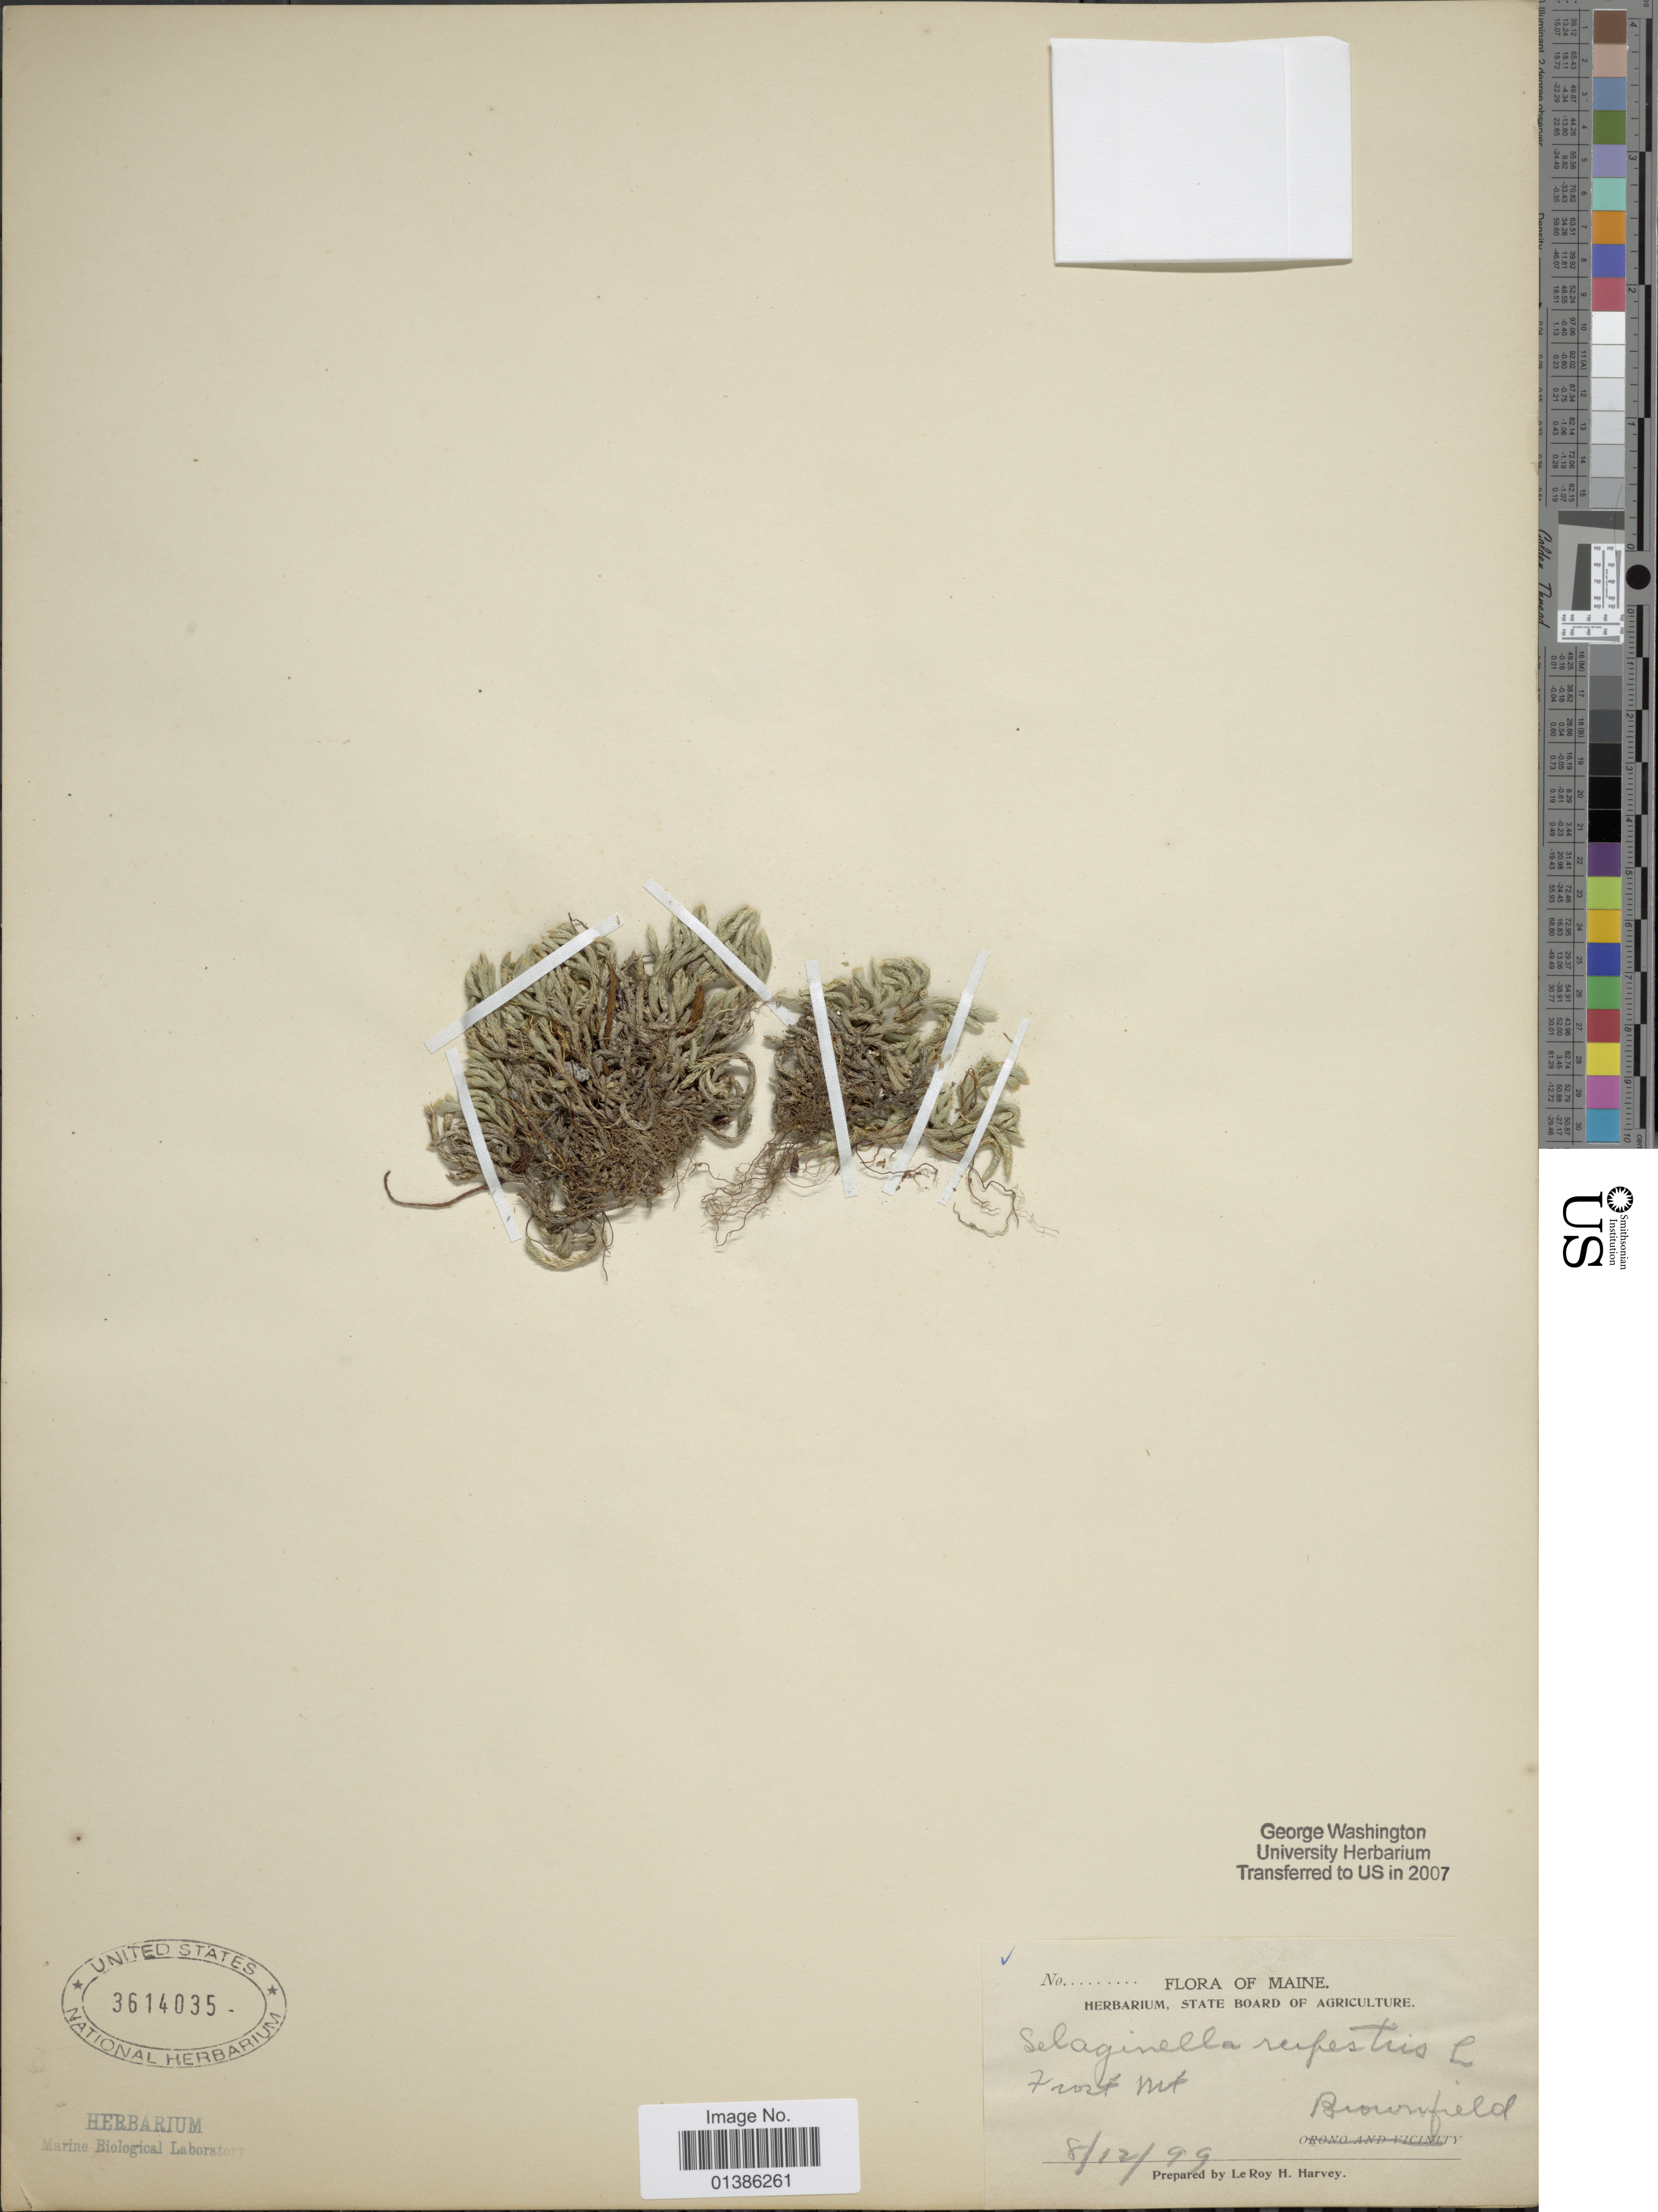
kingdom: Plantae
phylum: Tracheophyta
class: Lycopodiopsida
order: Selaginellales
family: Selaginellaceae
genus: Selaginella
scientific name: Selaginella rupestris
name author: (L.) Spring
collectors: L. H. Harvey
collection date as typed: Transcribed d/m/y: 12/8/99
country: United States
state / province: Maine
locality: Frost Mt, Brownfield.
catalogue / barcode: US 3614035